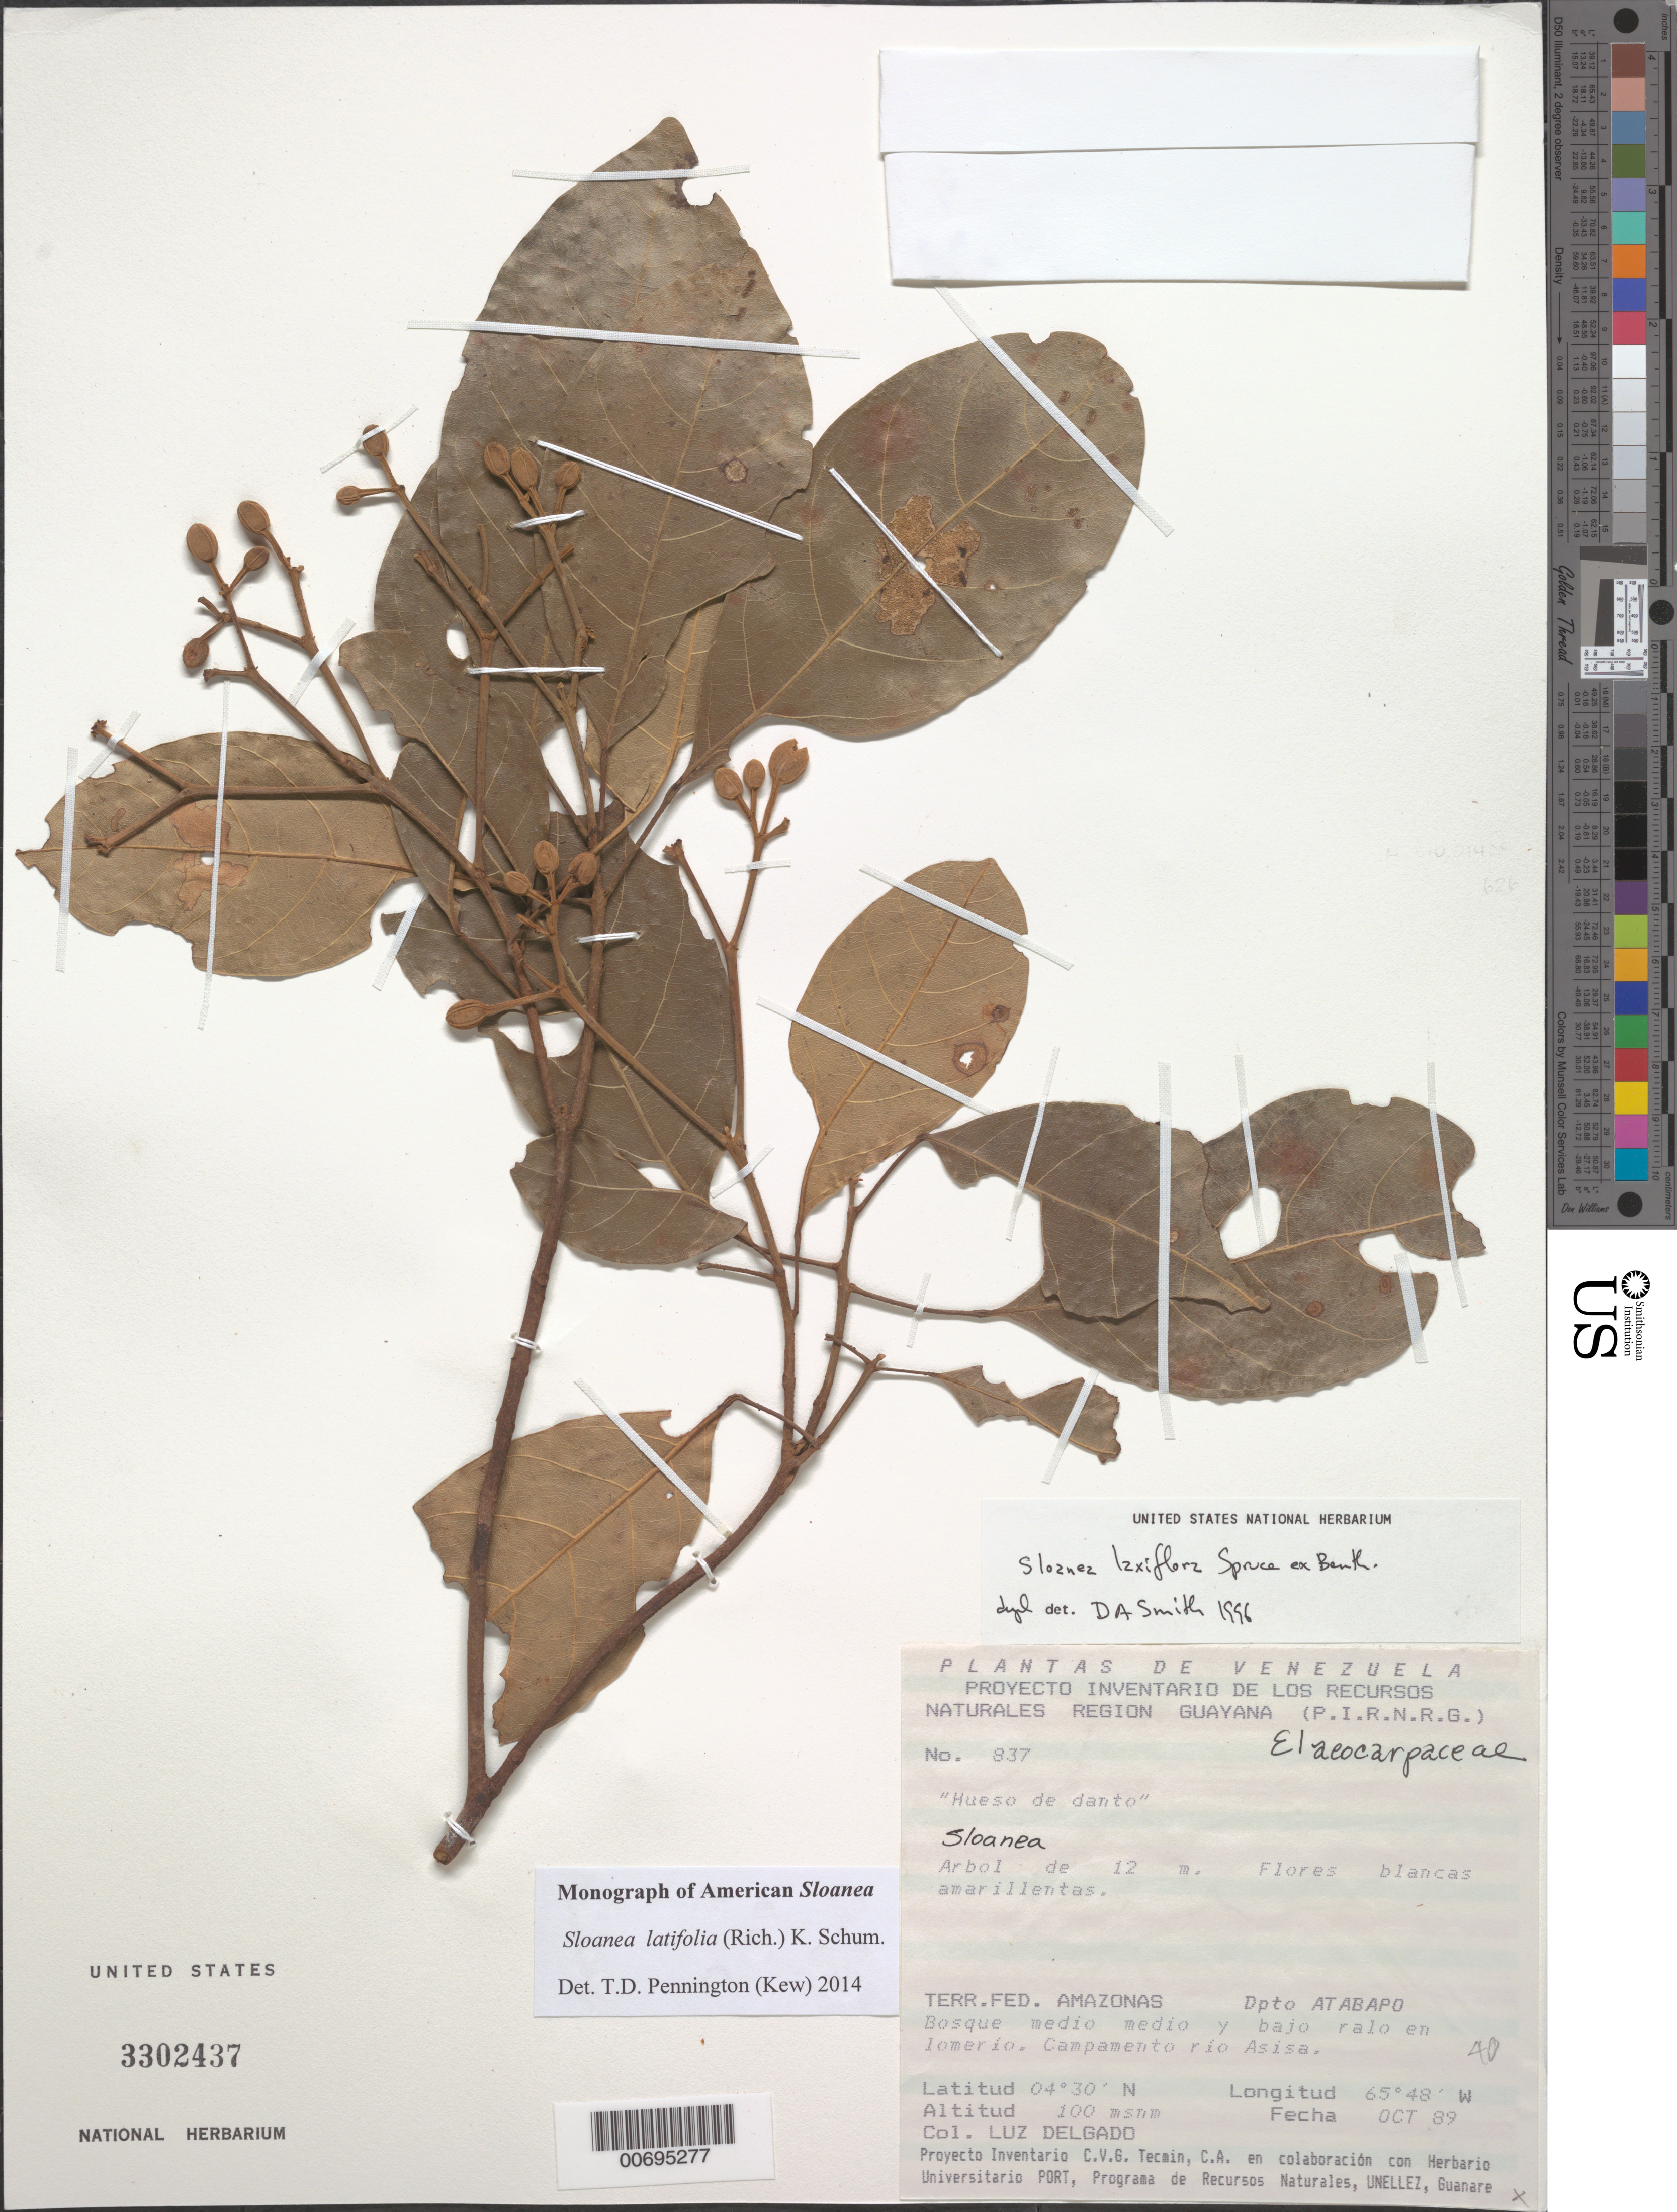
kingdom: Plantae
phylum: Tracheophyta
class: Magnoliopsida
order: Oxalidales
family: Elaeocarpaceae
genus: Sloanea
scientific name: Sloanea latifolia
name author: (Rich.) K. Schum.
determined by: Pennington, T. D., (K)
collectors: L. Delgado V.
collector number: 837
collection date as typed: Oct-89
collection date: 1989-10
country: Venezuela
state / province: Amazonas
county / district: Atabapo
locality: Campamento Río Asisa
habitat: Bosque medio y bajo ralo en lomerio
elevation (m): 100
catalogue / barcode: US 3302437